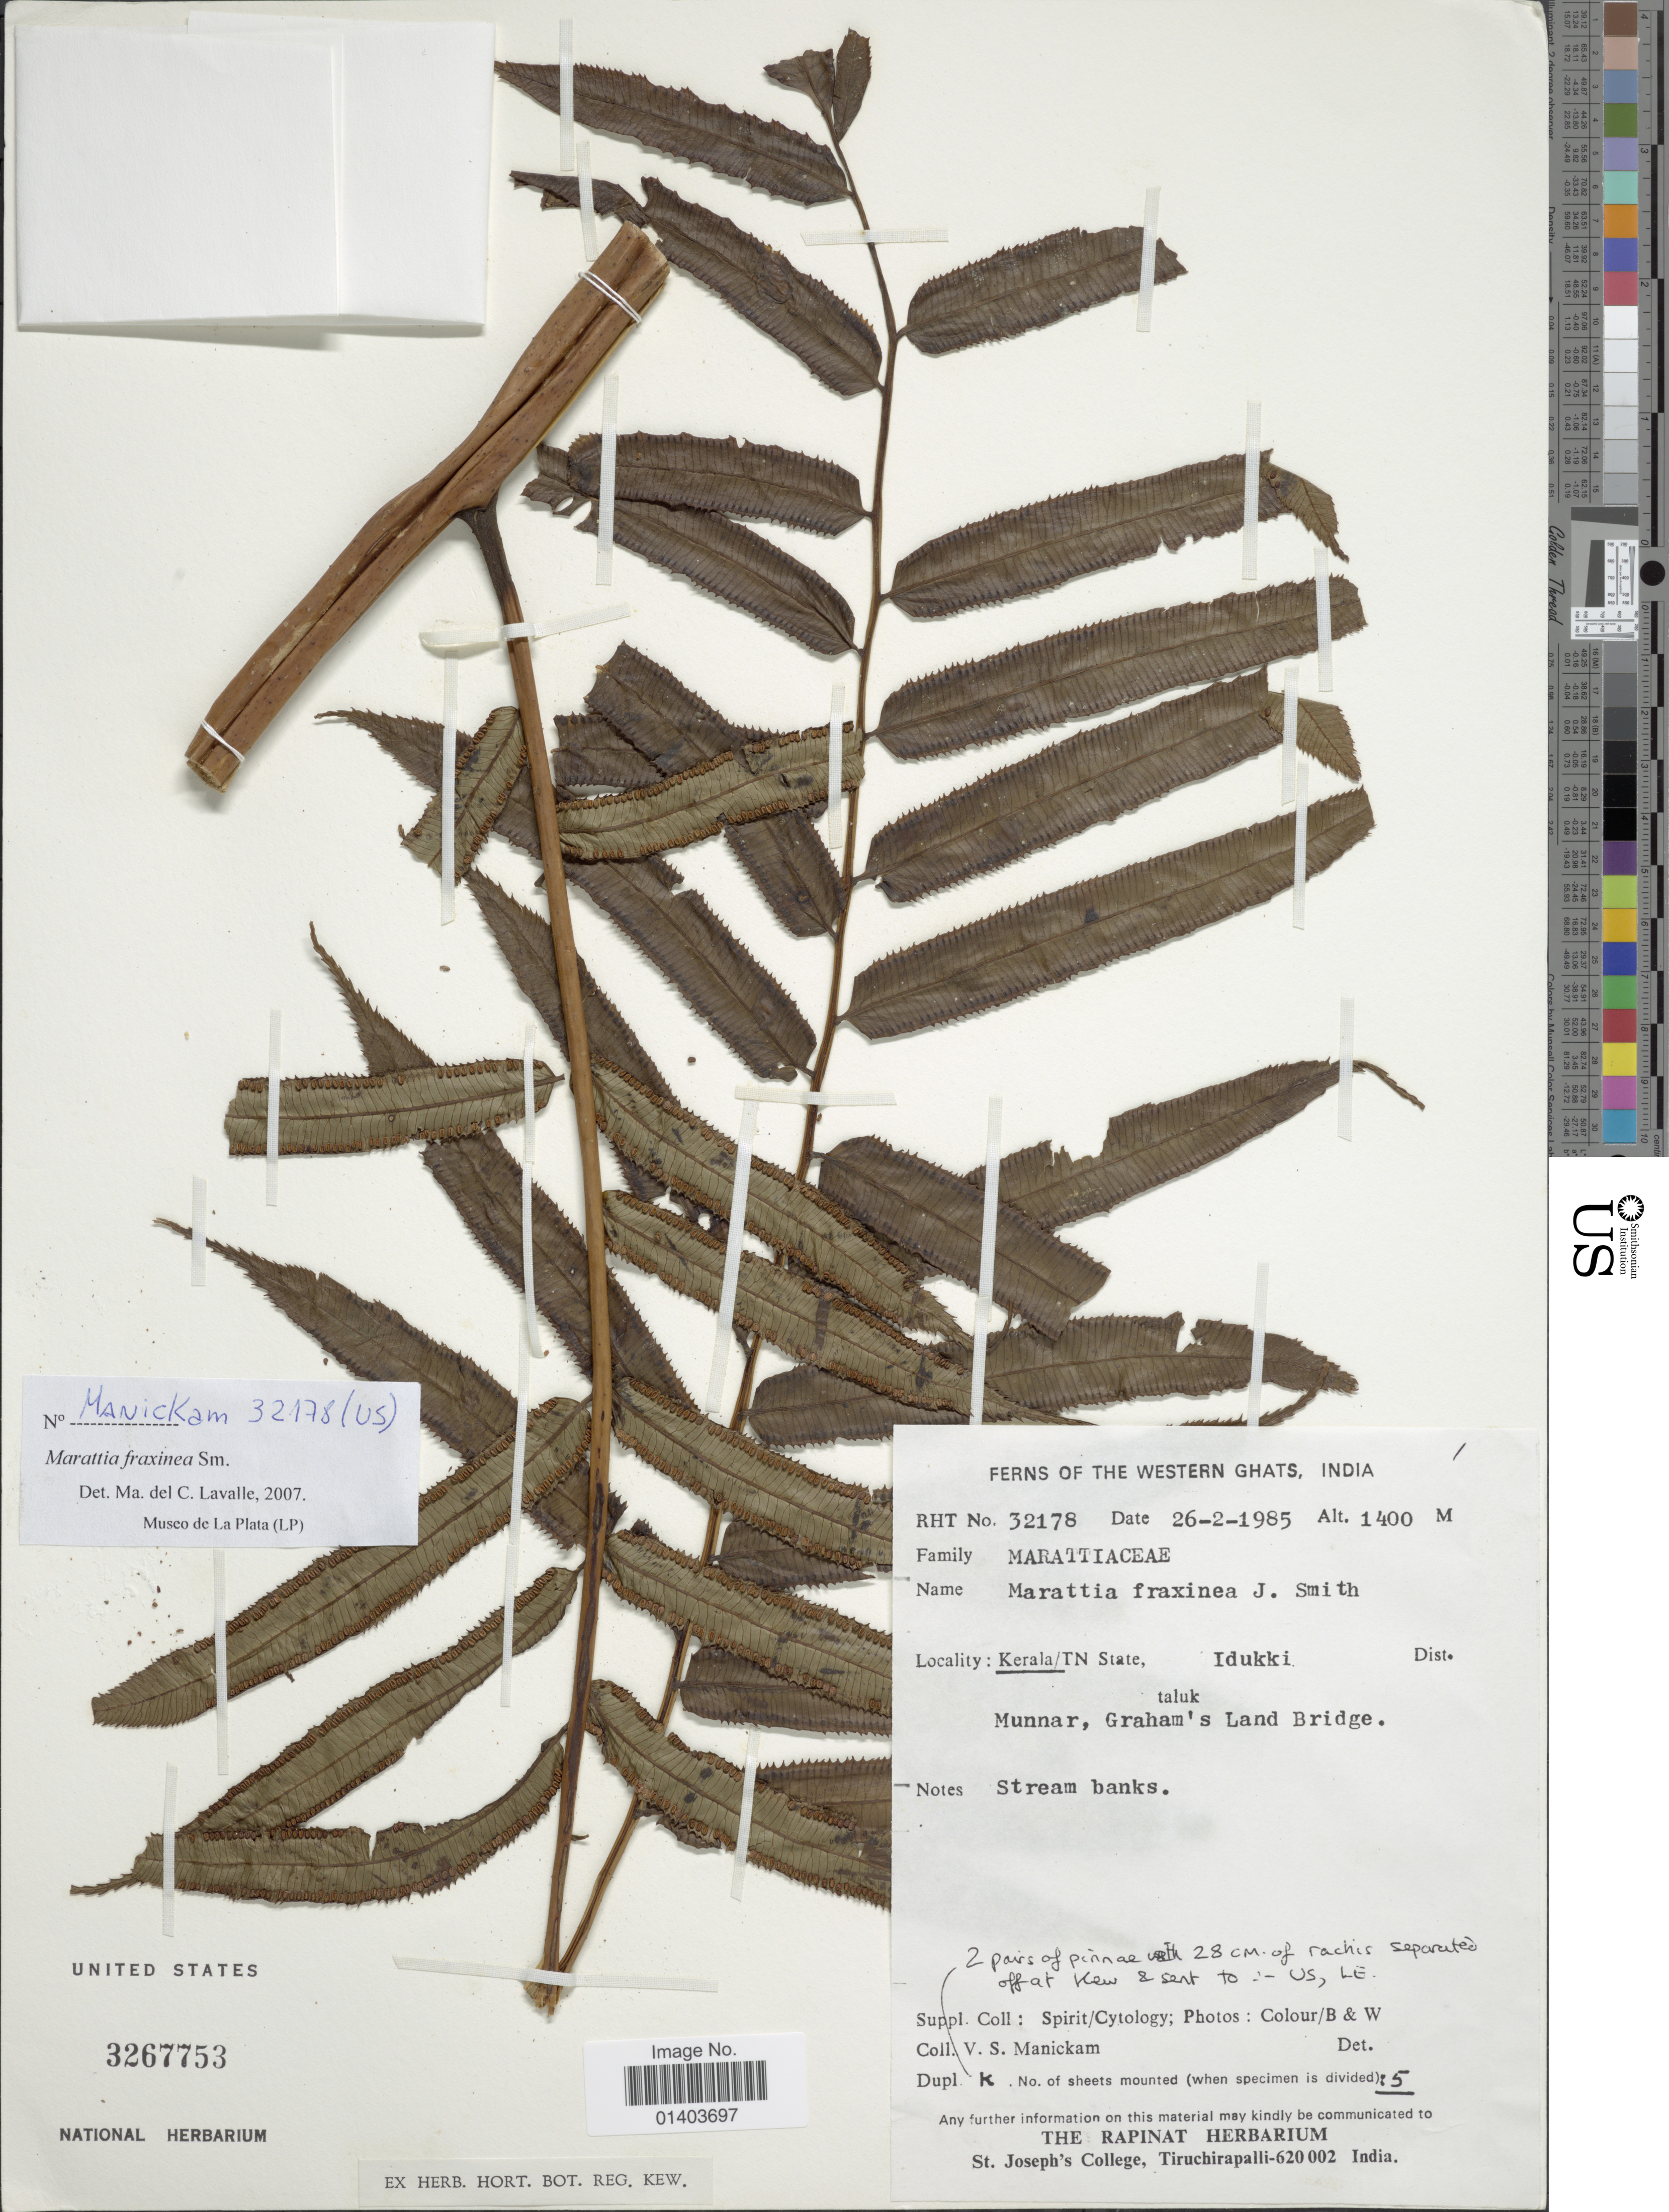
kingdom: Plantae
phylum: Tracheophyta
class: Polypodiopsida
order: Marattiales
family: Marattiaceae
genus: Ptisana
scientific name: Ptisana fraxinea var. fraxinea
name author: (Sm.) Murdock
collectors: V. Manickam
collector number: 32178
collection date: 1985-02-26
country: India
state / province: Kerala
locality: Western Ghats, TN State, Idukki Dist taluk Munnar, Graham's Land Bridge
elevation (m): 1400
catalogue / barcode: US 3267753